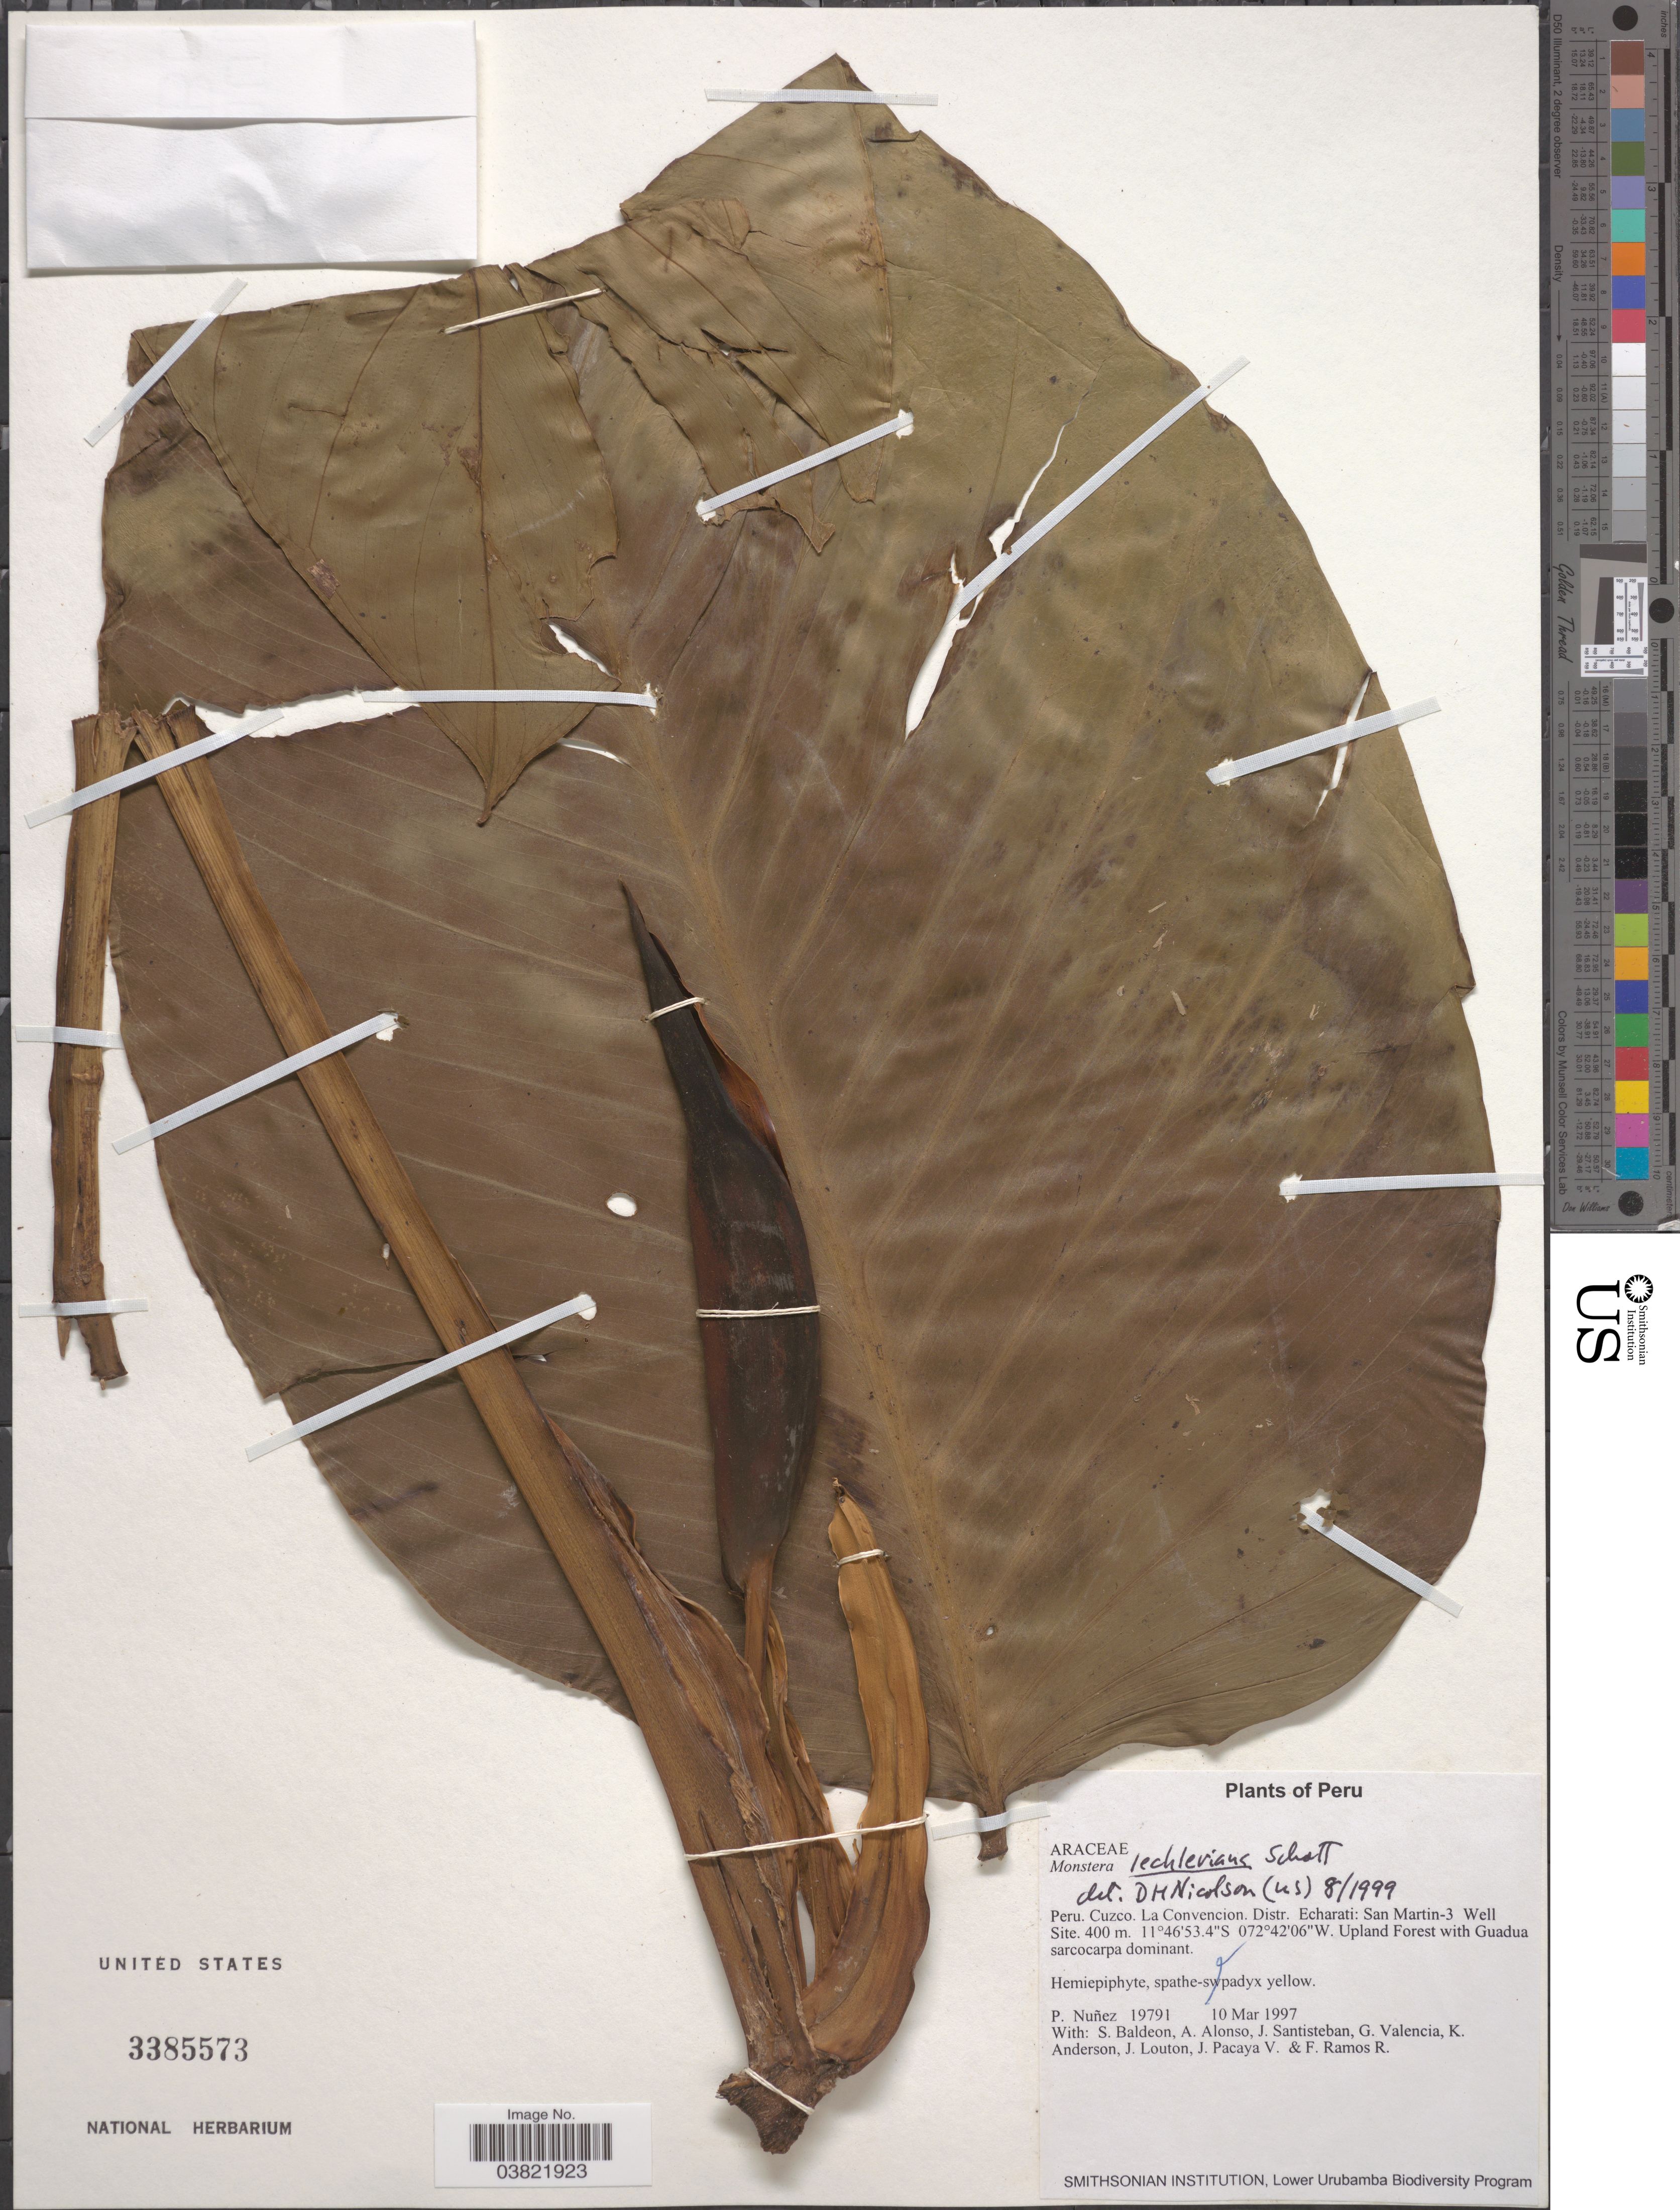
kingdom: Plantae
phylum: Tracheophyta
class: Liliopsida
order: Alismatales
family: Araceae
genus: Monstera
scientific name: Monstera lechleriana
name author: Schott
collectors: P. Nuñez V., S. Baldeon, A. Alonso, J. Santisteban & et al.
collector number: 19791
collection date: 1997-03-10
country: Peru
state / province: Cusco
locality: Prov. Cuzco. La Convencion. Distr. Echarati: San Martin-3 Well Site.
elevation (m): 400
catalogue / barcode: US 3385573